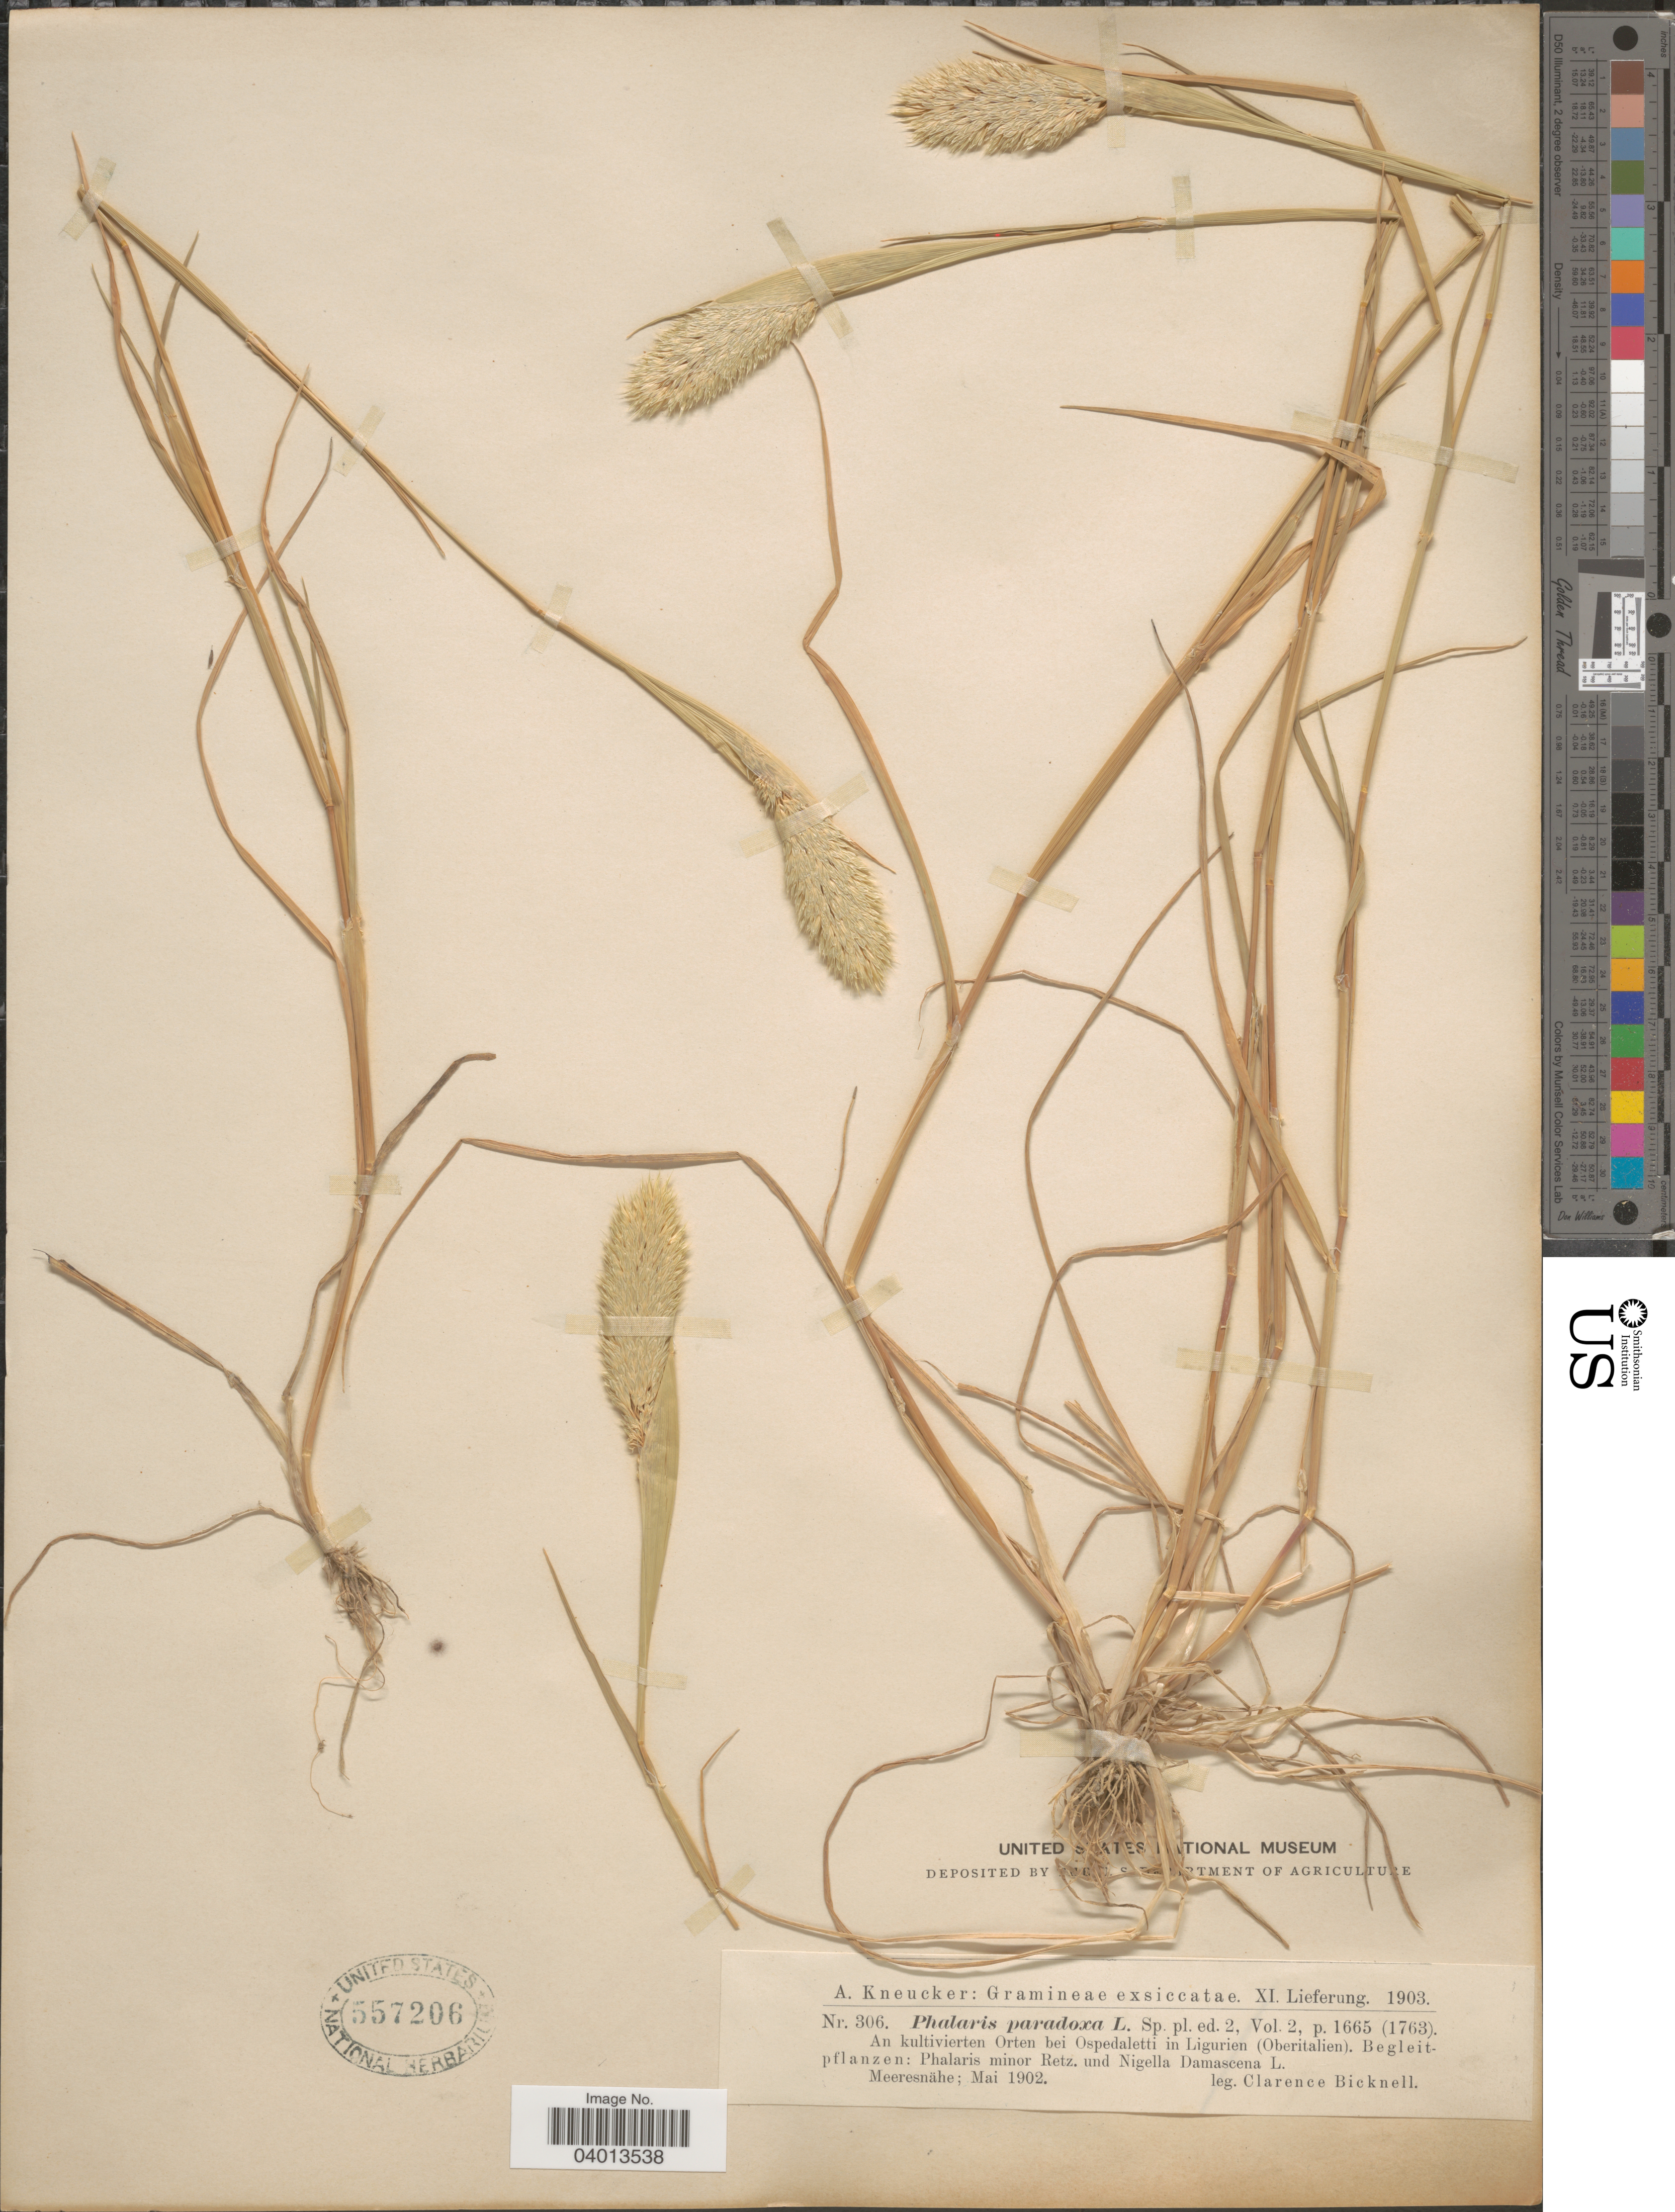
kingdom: Plantae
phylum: Tracheophyta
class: Liliopsida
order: Poales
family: Poaceae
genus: Phalaris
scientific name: Phalaris paradoxa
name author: L.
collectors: C. Bicknell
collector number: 306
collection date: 1902-05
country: Italy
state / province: Liguria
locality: An kultivierten Orten bei Ospedaletti in Ligurien (Oberitalien).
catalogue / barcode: US 557206